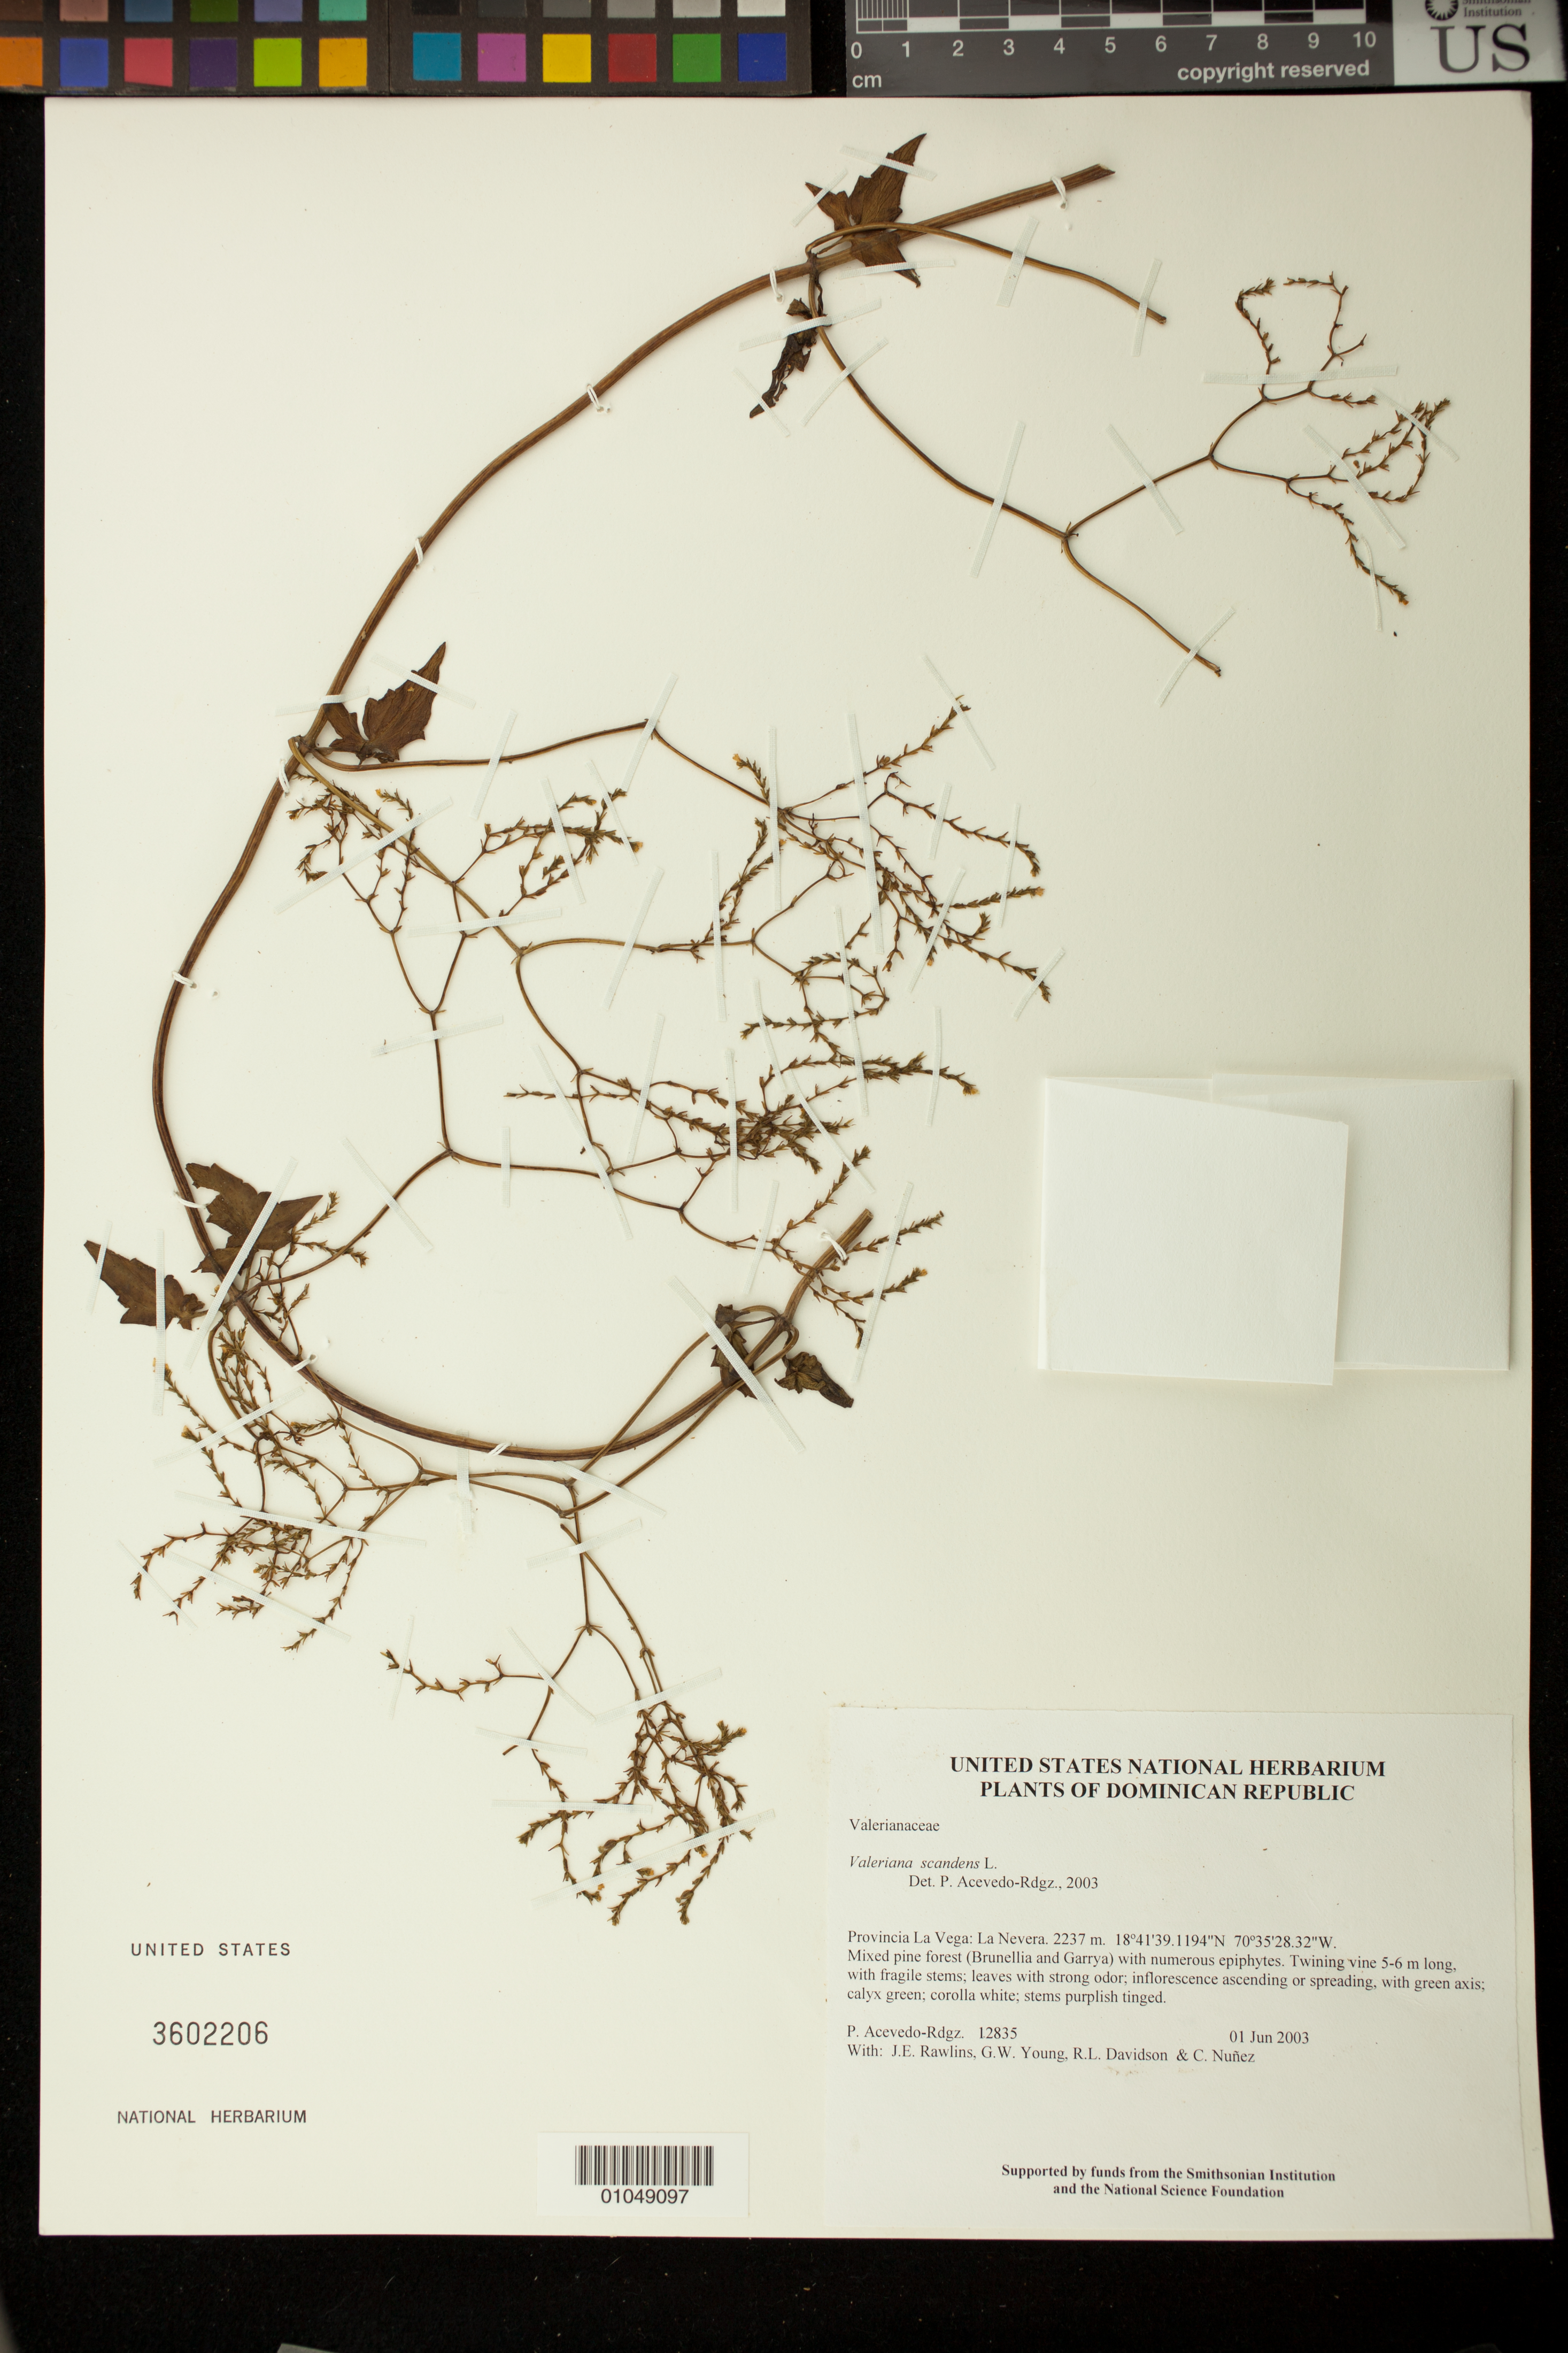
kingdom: Plantae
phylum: Tracheophyta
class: Magnoliopsida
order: Dipsacales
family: Caprifoliaceae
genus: Valeriana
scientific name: Valeriana domingensis x V. scandens L.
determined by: Acevedo-Rodríguez, P., (BOT), Smithsonian Institution - National Museum of Natural History (UNITED STATES)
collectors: P. Acevedo-Rodr., J. Rawlins, G. Young, R. Davidson & C. Nunez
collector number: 12835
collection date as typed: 01 Jun 2003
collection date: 2003-06-01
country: Dominican Republic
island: Hispaniola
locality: Provincia La Vega: La Nevera.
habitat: Mixed pine forest (Brunellia and Garrya) with numerous epiphytes.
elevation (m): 2237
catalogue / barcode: US 3602206